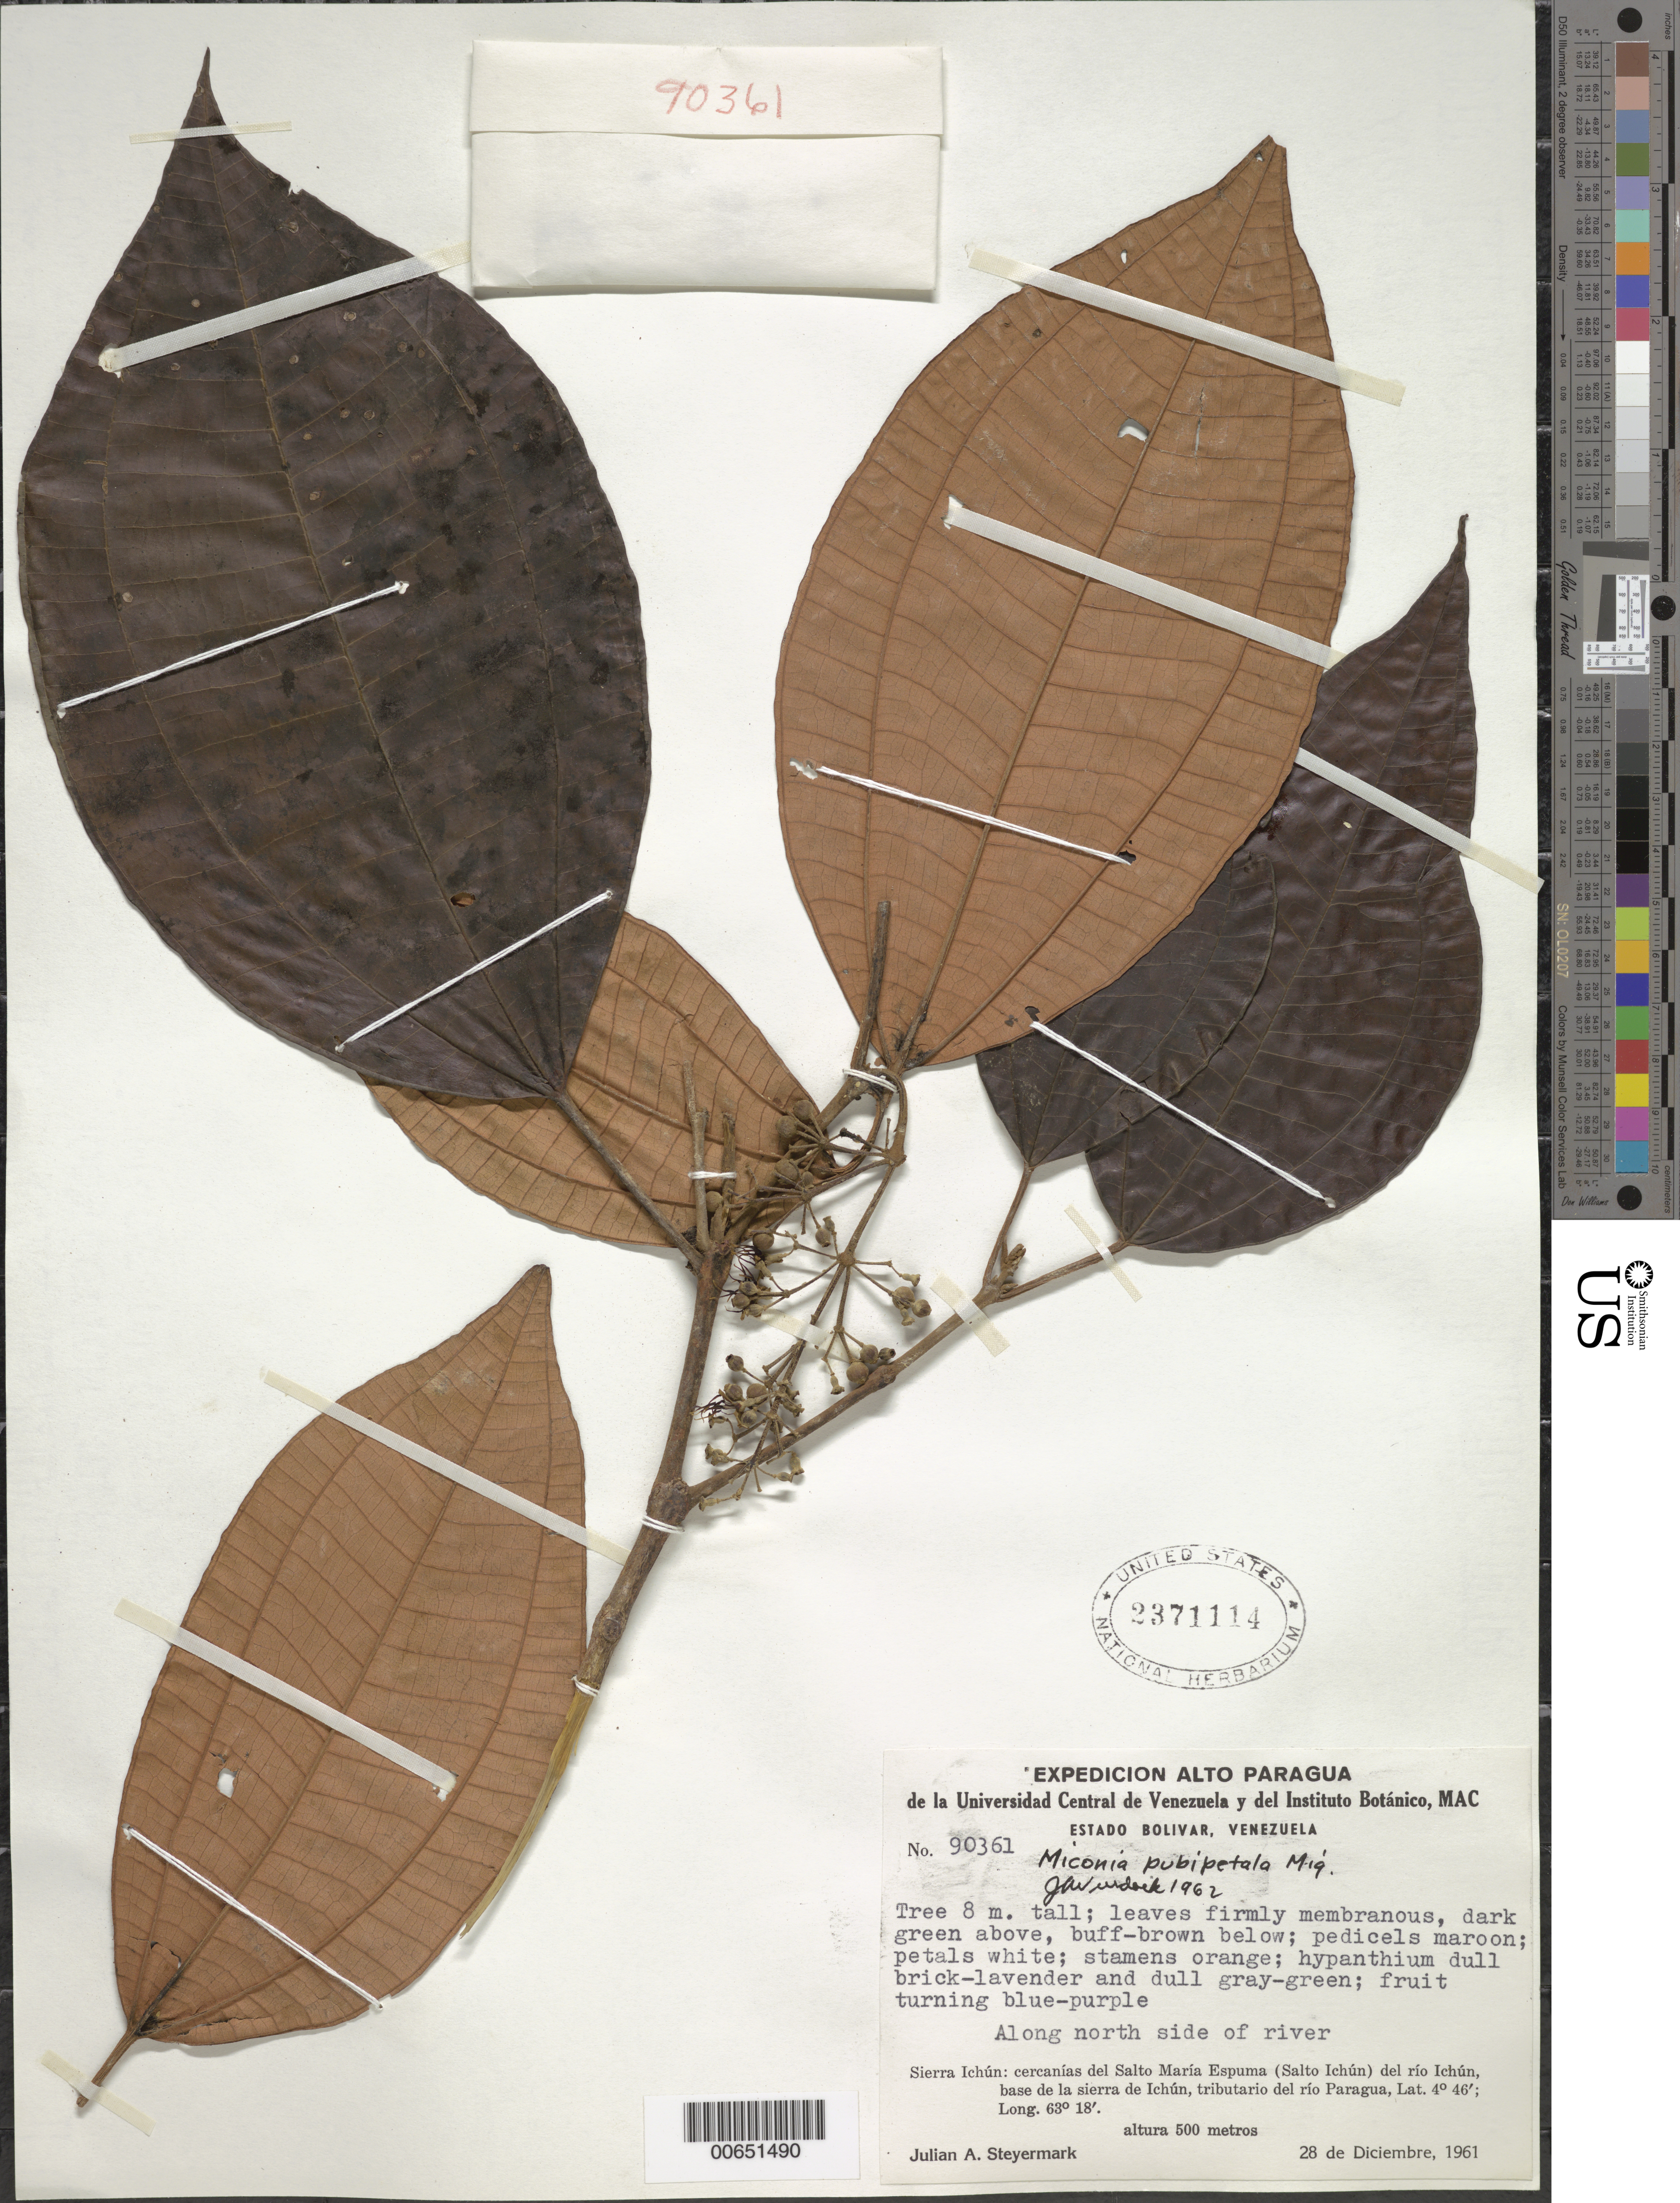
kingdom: Plantae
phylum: Tracheophyta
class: Magnoliopsida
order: Myrtales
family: Melastomataceae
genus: Miconia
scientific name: Miconia pubipetala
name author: Miq.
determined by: Wurdack, John J., (US), US (UNITED STATES)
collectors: J. Steyermark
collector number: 90361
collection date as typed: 28-Dec-61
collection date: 1961-12-28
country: Venezuela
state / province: Bolívar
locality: Sierra Ichún, Salto María Espuma (Salto Ichún) del Río Ichún (tributary of río Paragua), base de la sierra de Ichún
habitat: Along north side of river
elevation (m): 500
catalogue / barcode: US 2371114